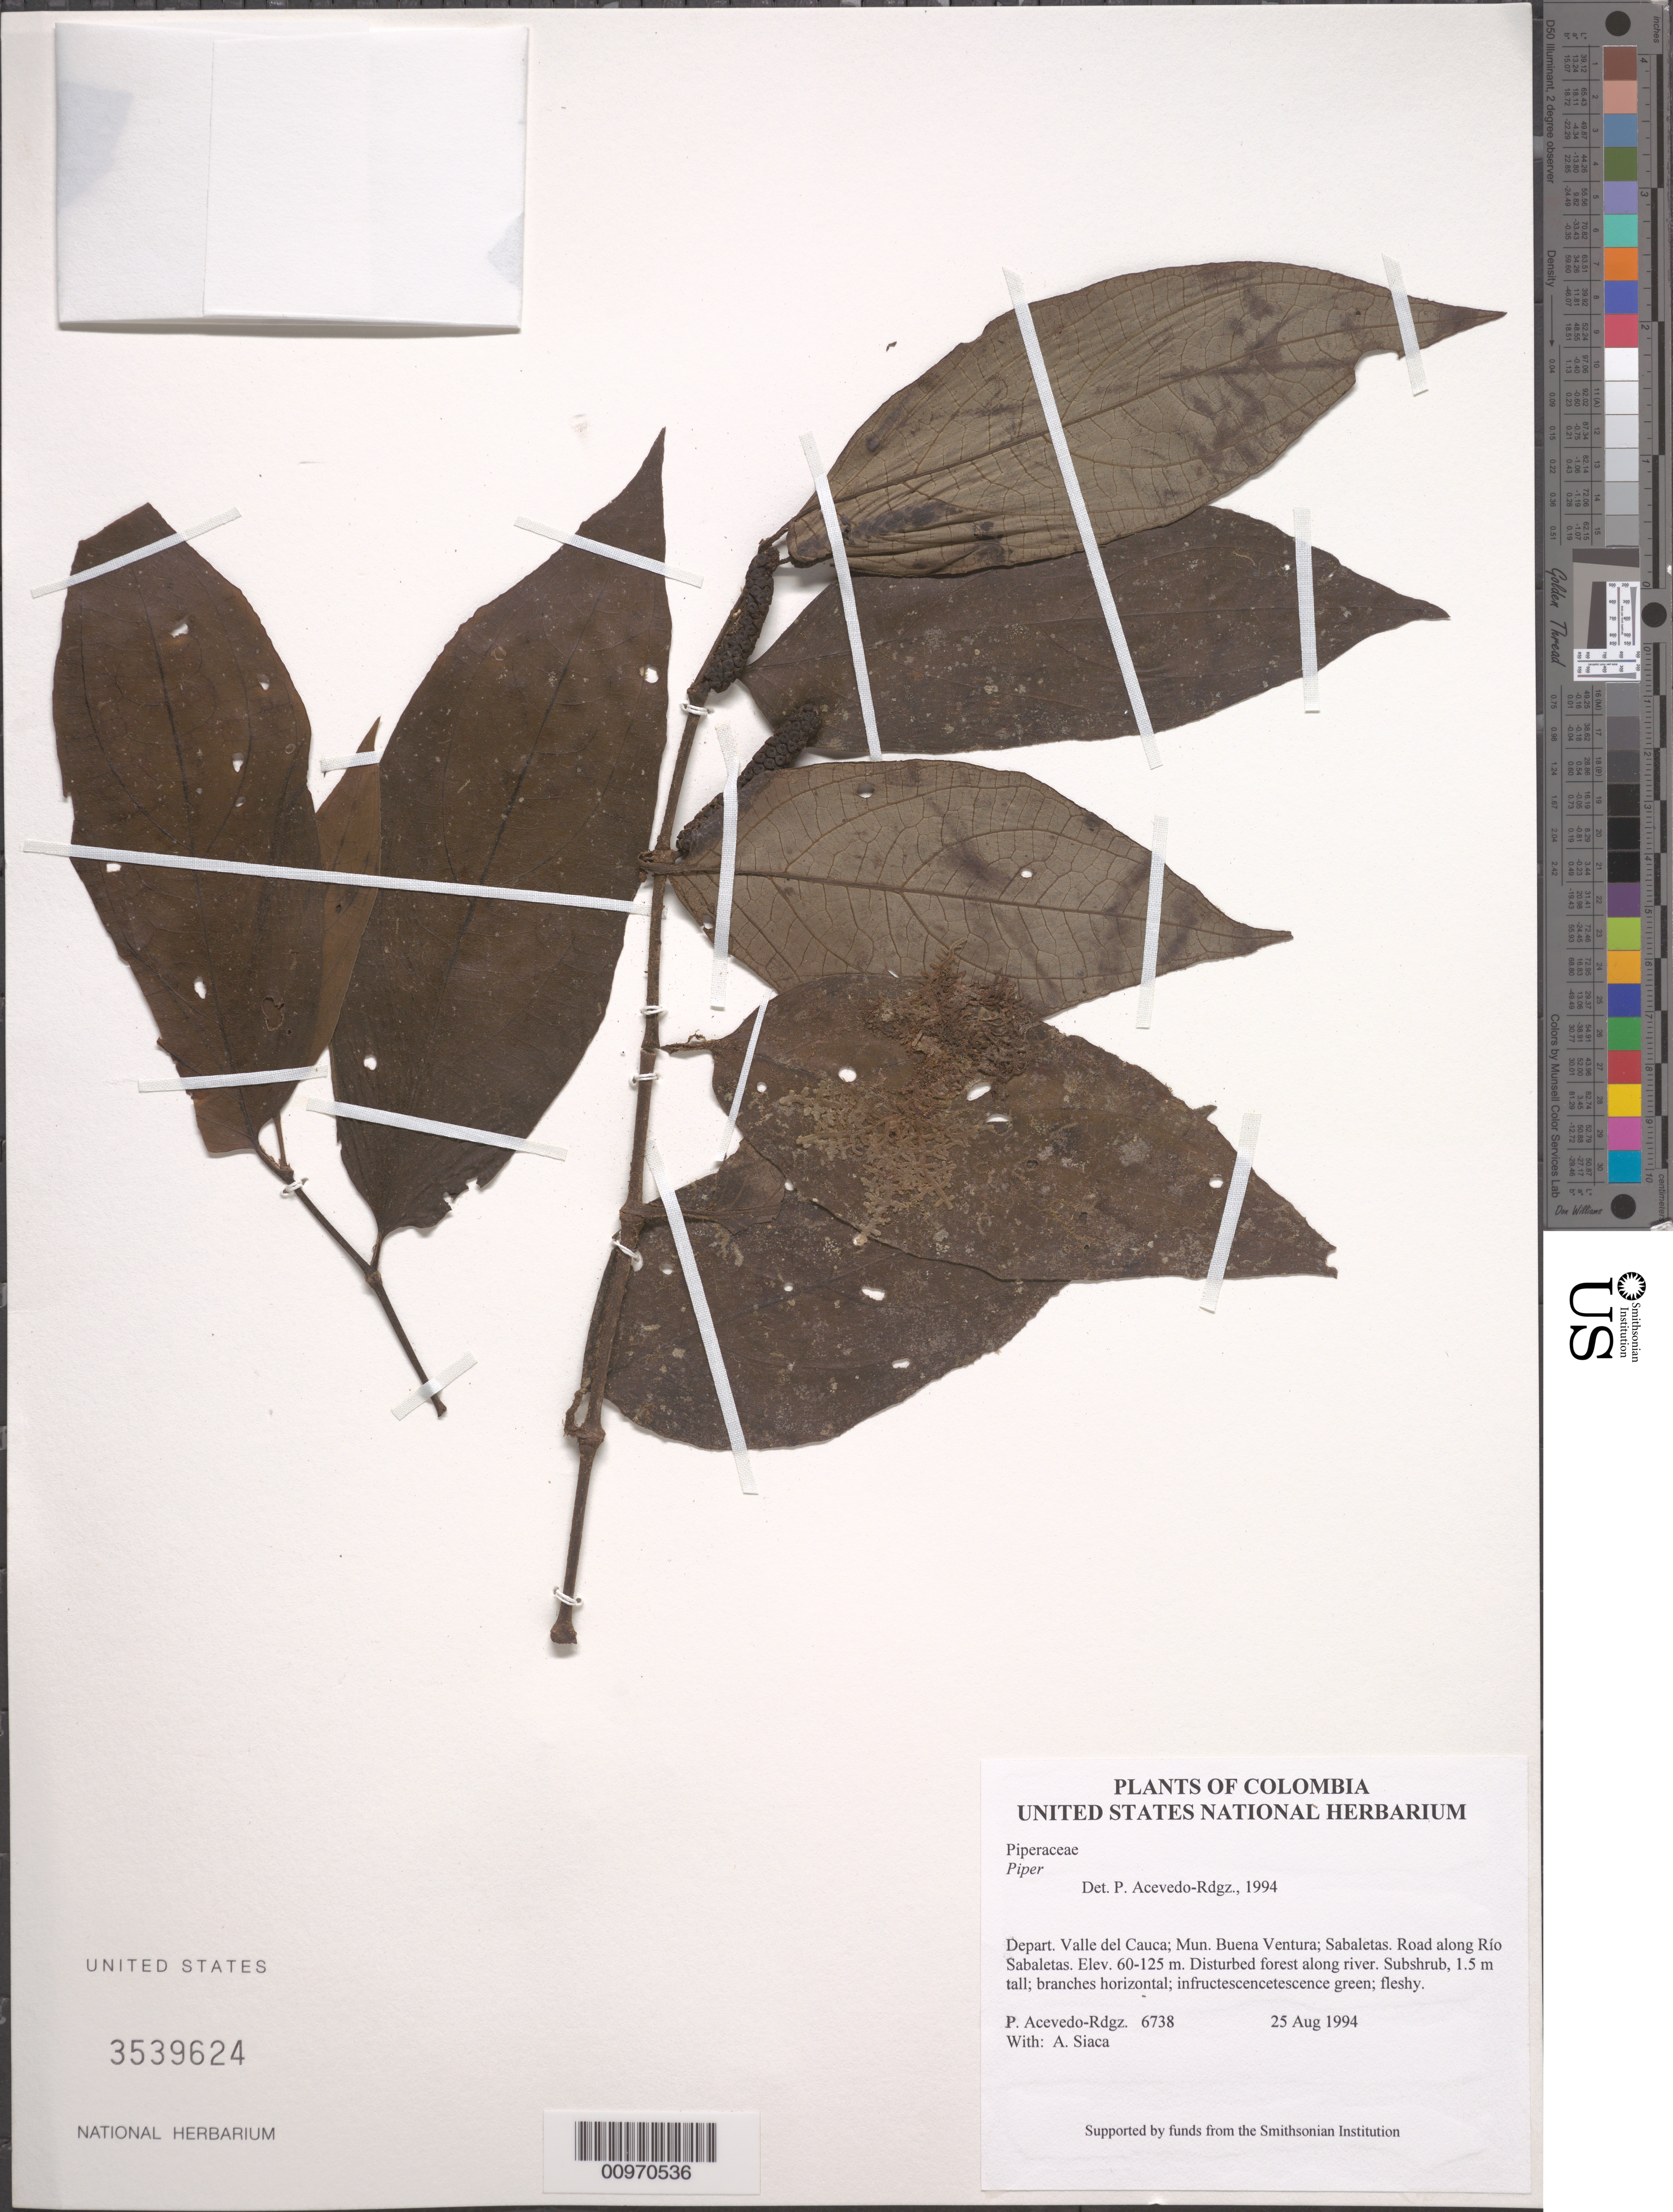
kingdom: Plantae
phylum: Tracheophyta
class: Magnoliopsida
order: Piperales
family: Piperaceae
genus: Piper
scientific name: Piper sp.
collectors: P. Acevedo-Rodr. & A. Siaca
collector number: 6738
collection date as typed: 25 Aug 1994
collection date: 1994-08-25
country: Colombia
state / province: Valle del Cauca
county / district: Buena Ventura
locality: Depart. Valle del Cauca; Mun. Buena Ventura; Sabaletas. Road along Río Sabaletas.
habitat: Disturbed forest along river.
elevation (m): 60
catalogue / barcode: US 3539624